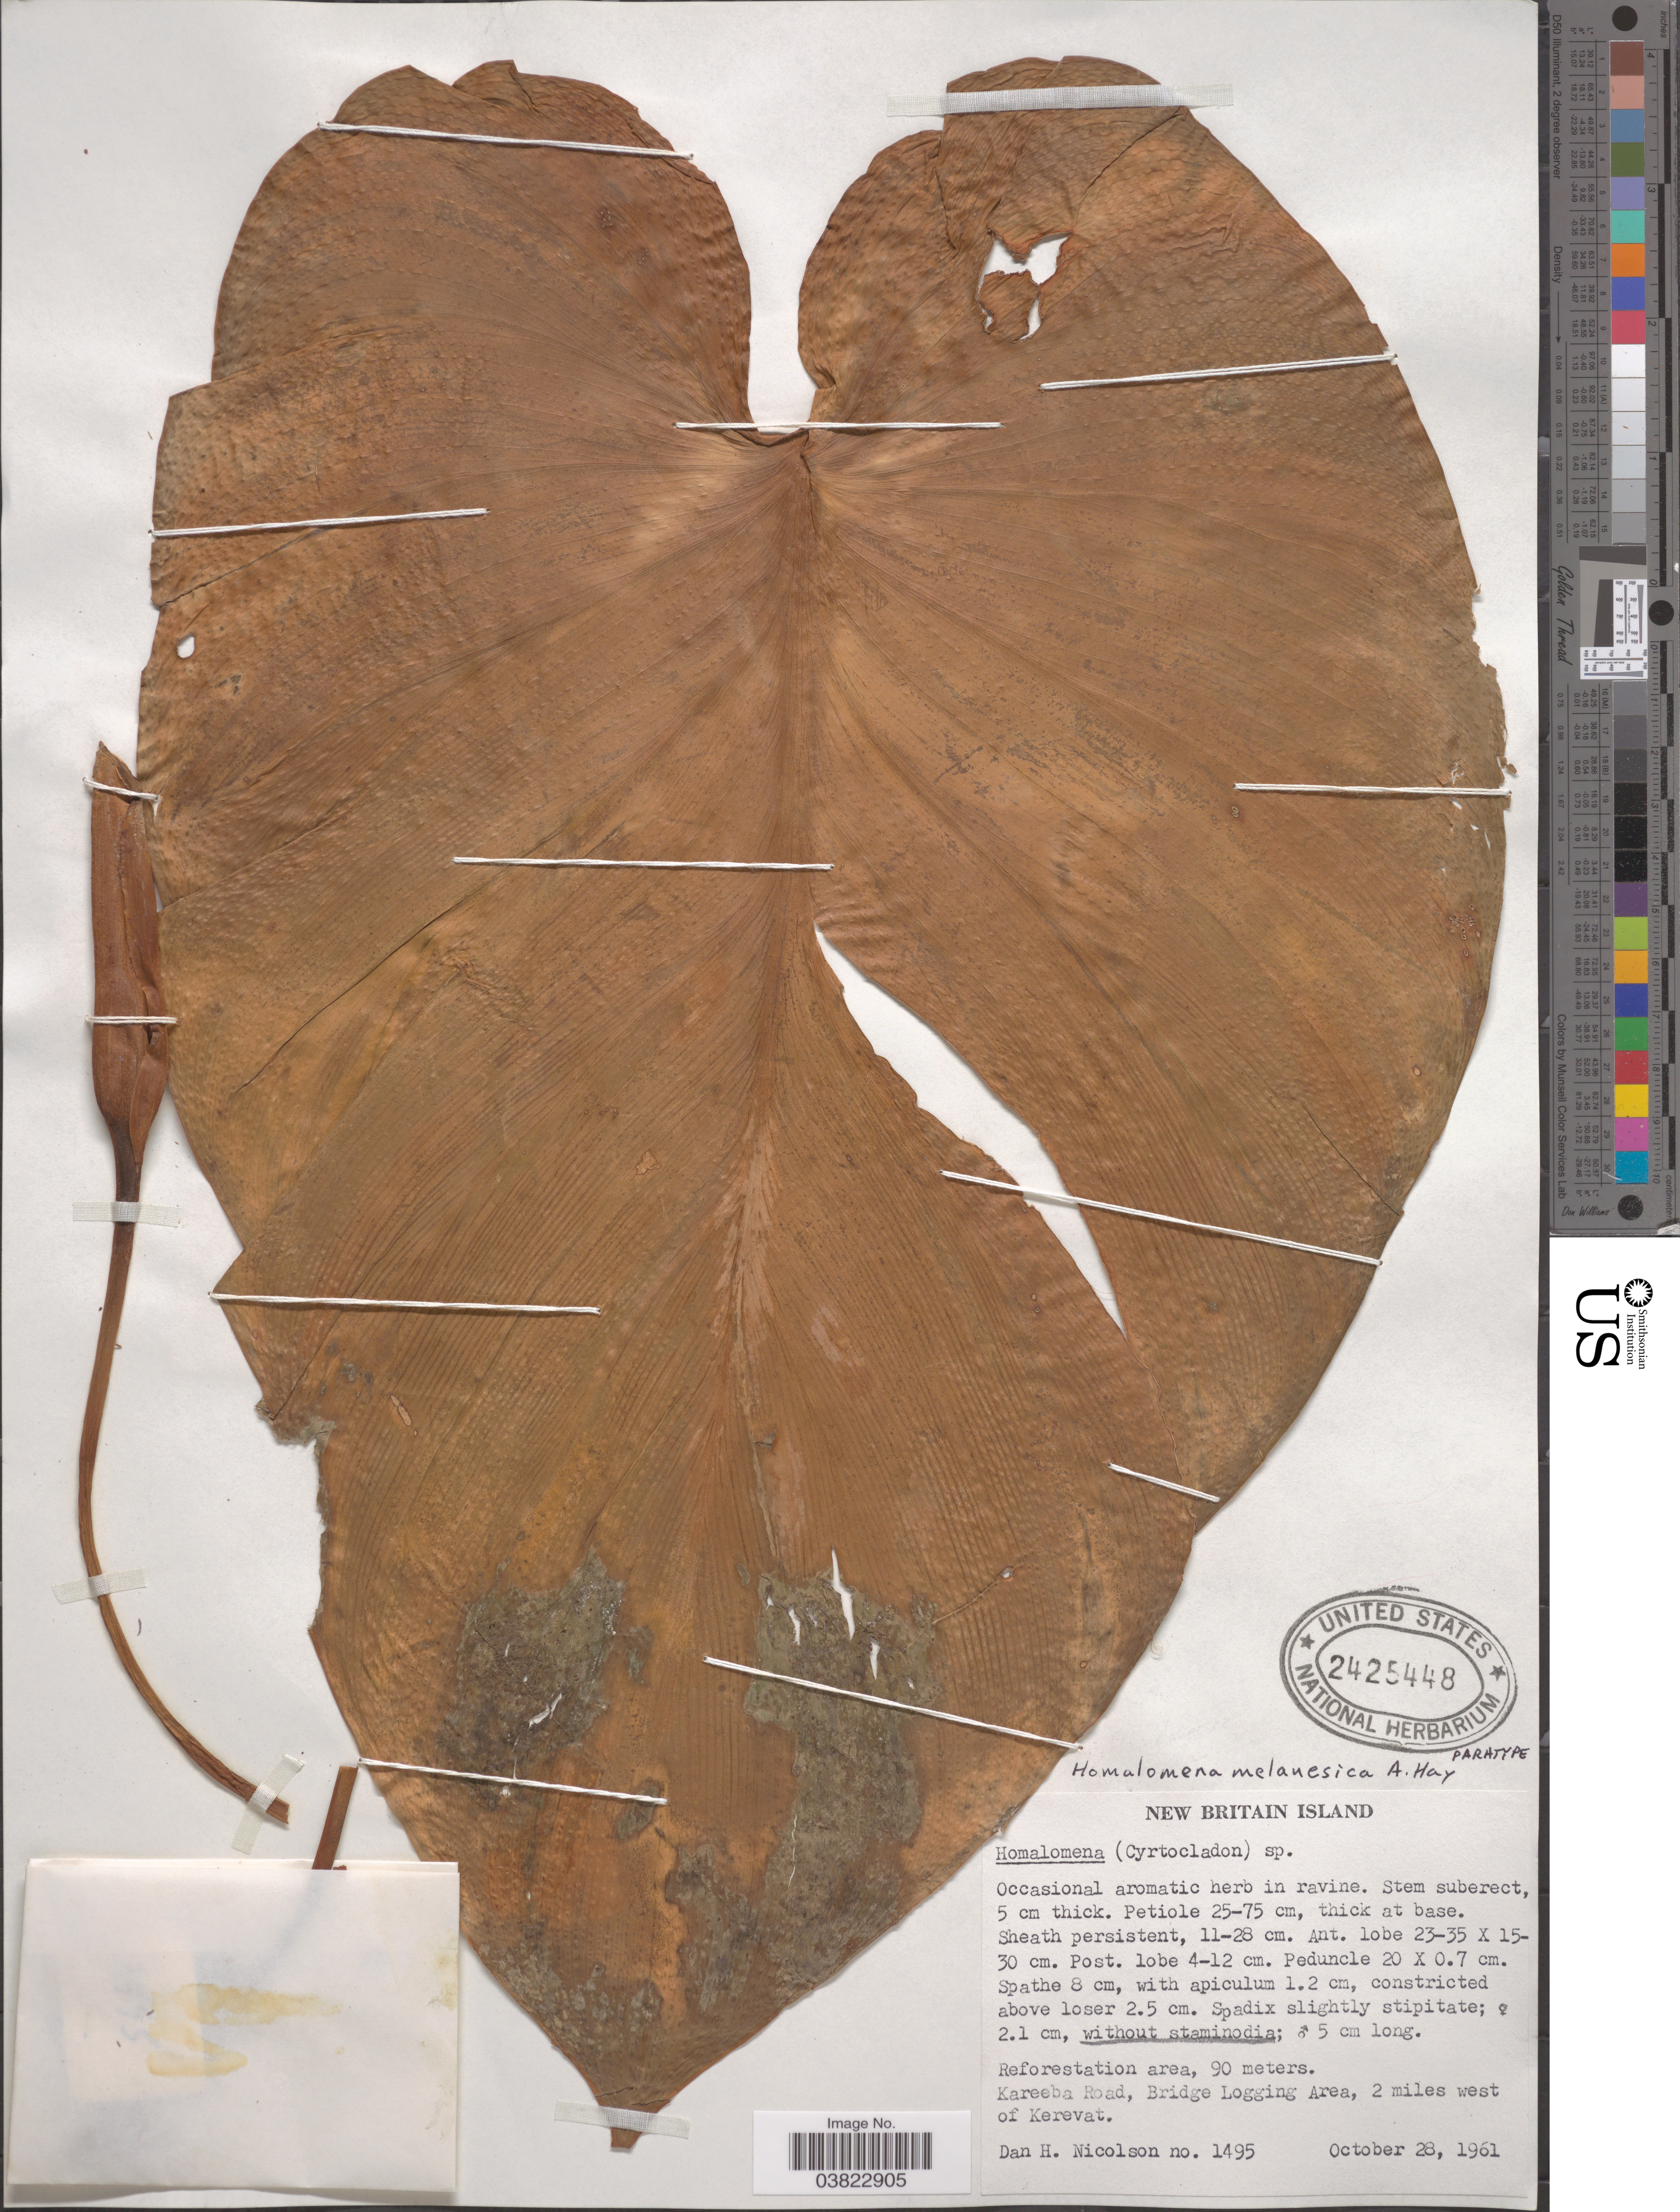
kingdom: Plantae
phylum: Tracheophyta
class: Liliopsida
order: Alismatales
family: Araceae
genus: Homalomena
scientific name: Homalomena melanesica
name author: A. Hay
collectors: D. H. Nicolson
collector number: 1495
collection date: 1961-10-28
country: Papua New Guinea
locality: New Britain Island. Reforestation area. Kareeba Road, Bridge Logging Area, 2 miles west of Kerevat.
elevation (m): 90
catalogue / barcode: US 2425448